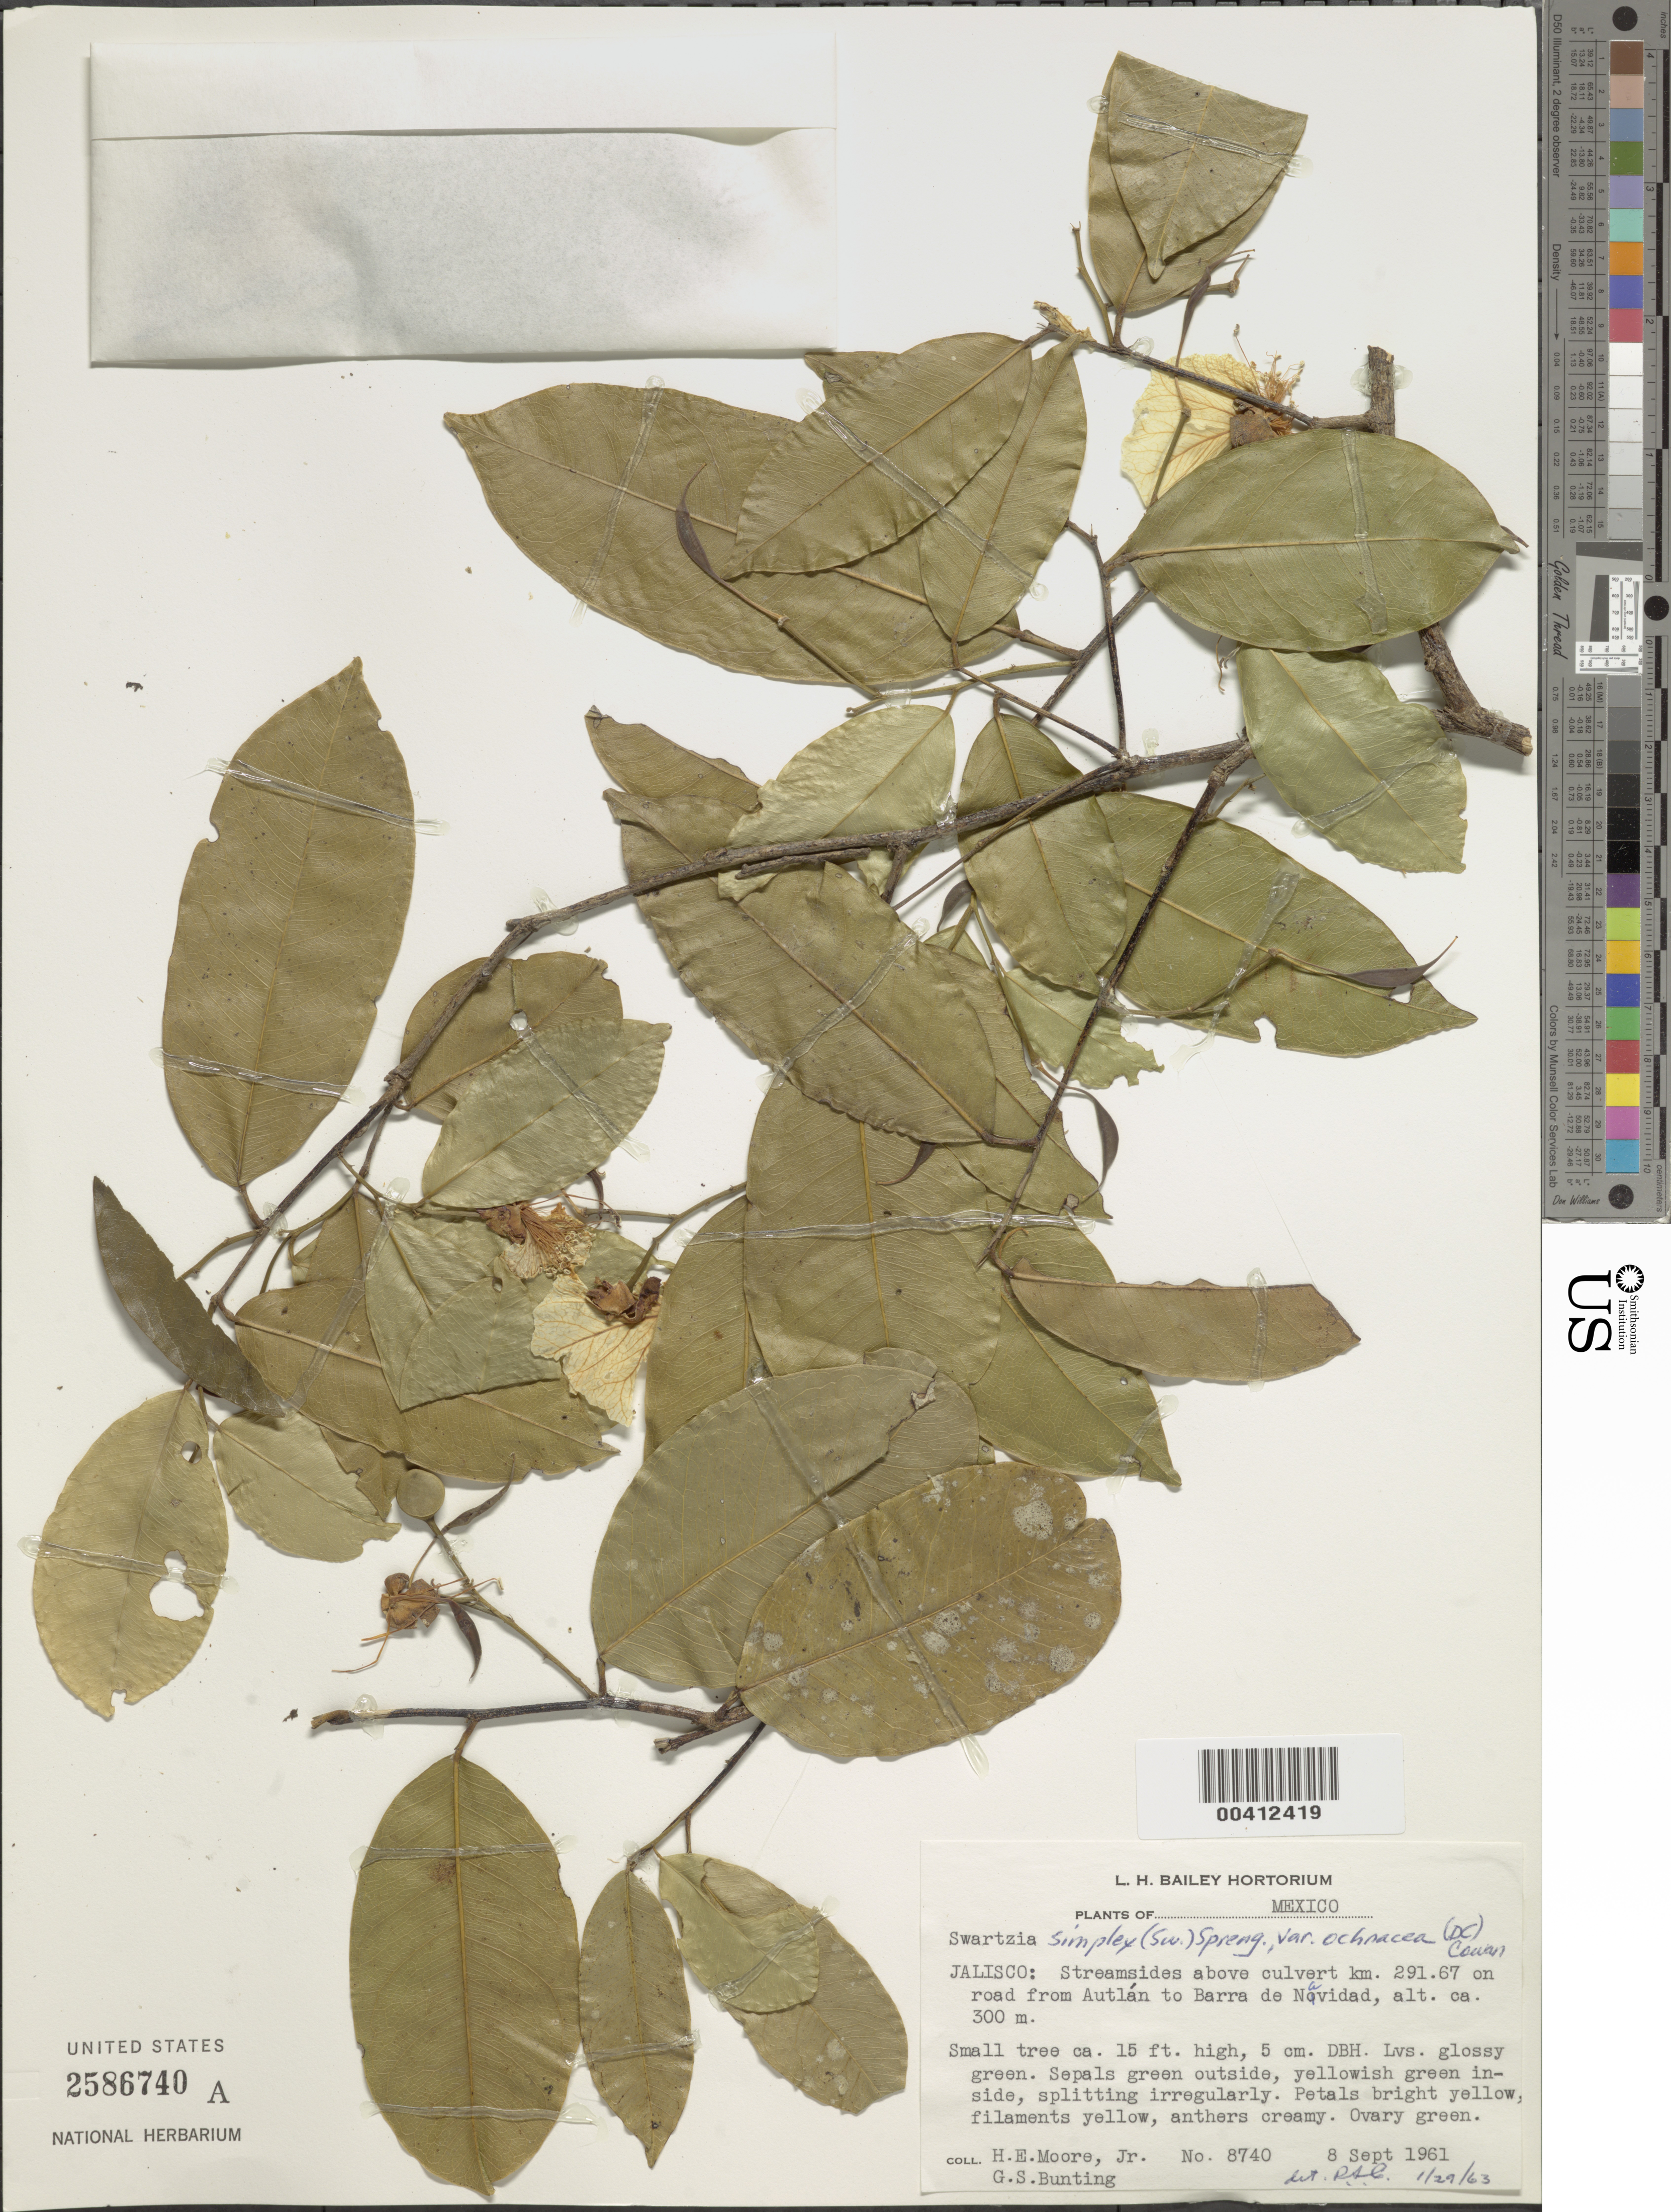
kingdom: Plantae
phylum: Tracheophyta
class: Magnoliopsida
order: Fabales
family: Fabaceae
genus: Swartzia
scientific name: Swartzia simplex var. ochnacea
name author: (DC.) R.S. Cowan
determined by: Cowan, R. S.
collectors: H. E. Moore & G. S. Bunting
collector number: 8740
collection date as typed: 08 Sep 1961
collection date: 1961-09-08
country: Mexico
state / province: Jalisco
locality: Km 291.67 on road from Autlán to Barra de Navidad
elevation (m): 300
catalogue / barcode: US 2586740A